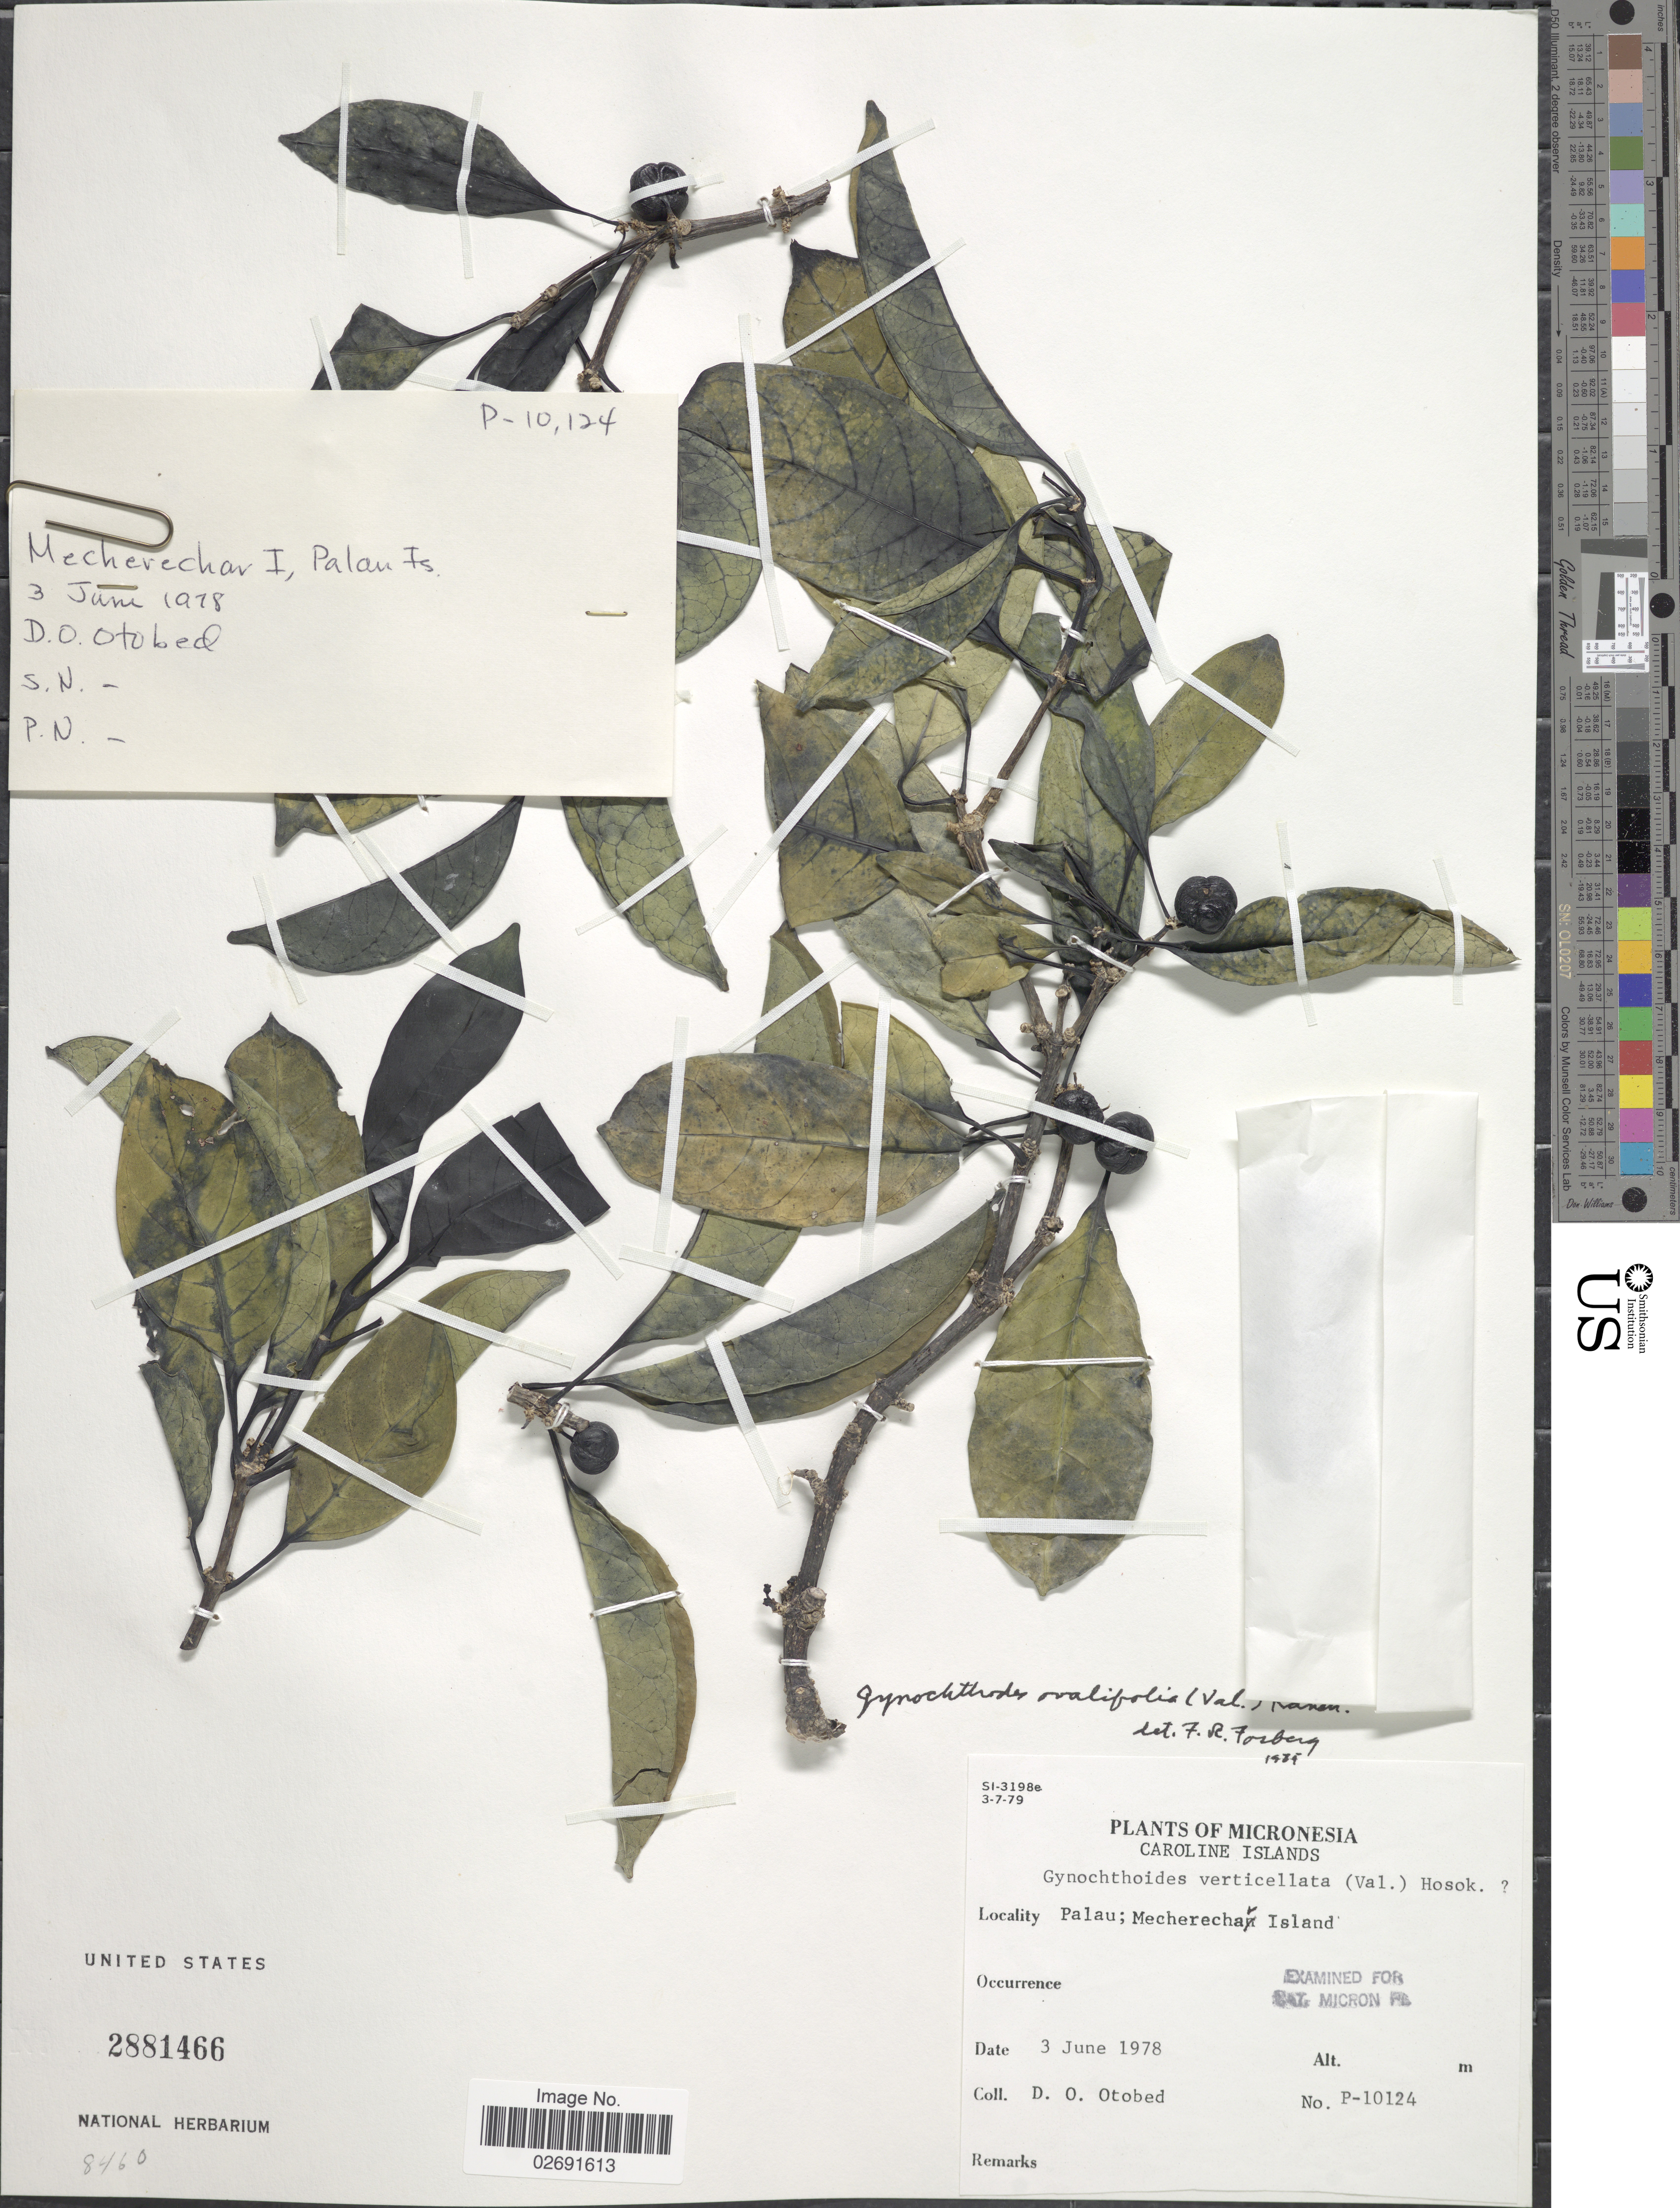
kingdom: Plantae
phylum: Tracheophyta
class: Magnoliopsida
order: Gentianales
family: Rubiaceae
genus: Gynochthodes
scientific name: Gynochthodes epiphytica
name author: (Rech. f.) A.C. Sm. & S.P. Darwin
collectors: D. O. Otobed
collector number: P-10124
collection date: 1978-06-03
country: Palau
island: Mecherchar [Eil Malk]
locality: Palau; Mecherechar Island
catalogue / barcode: US 2881466